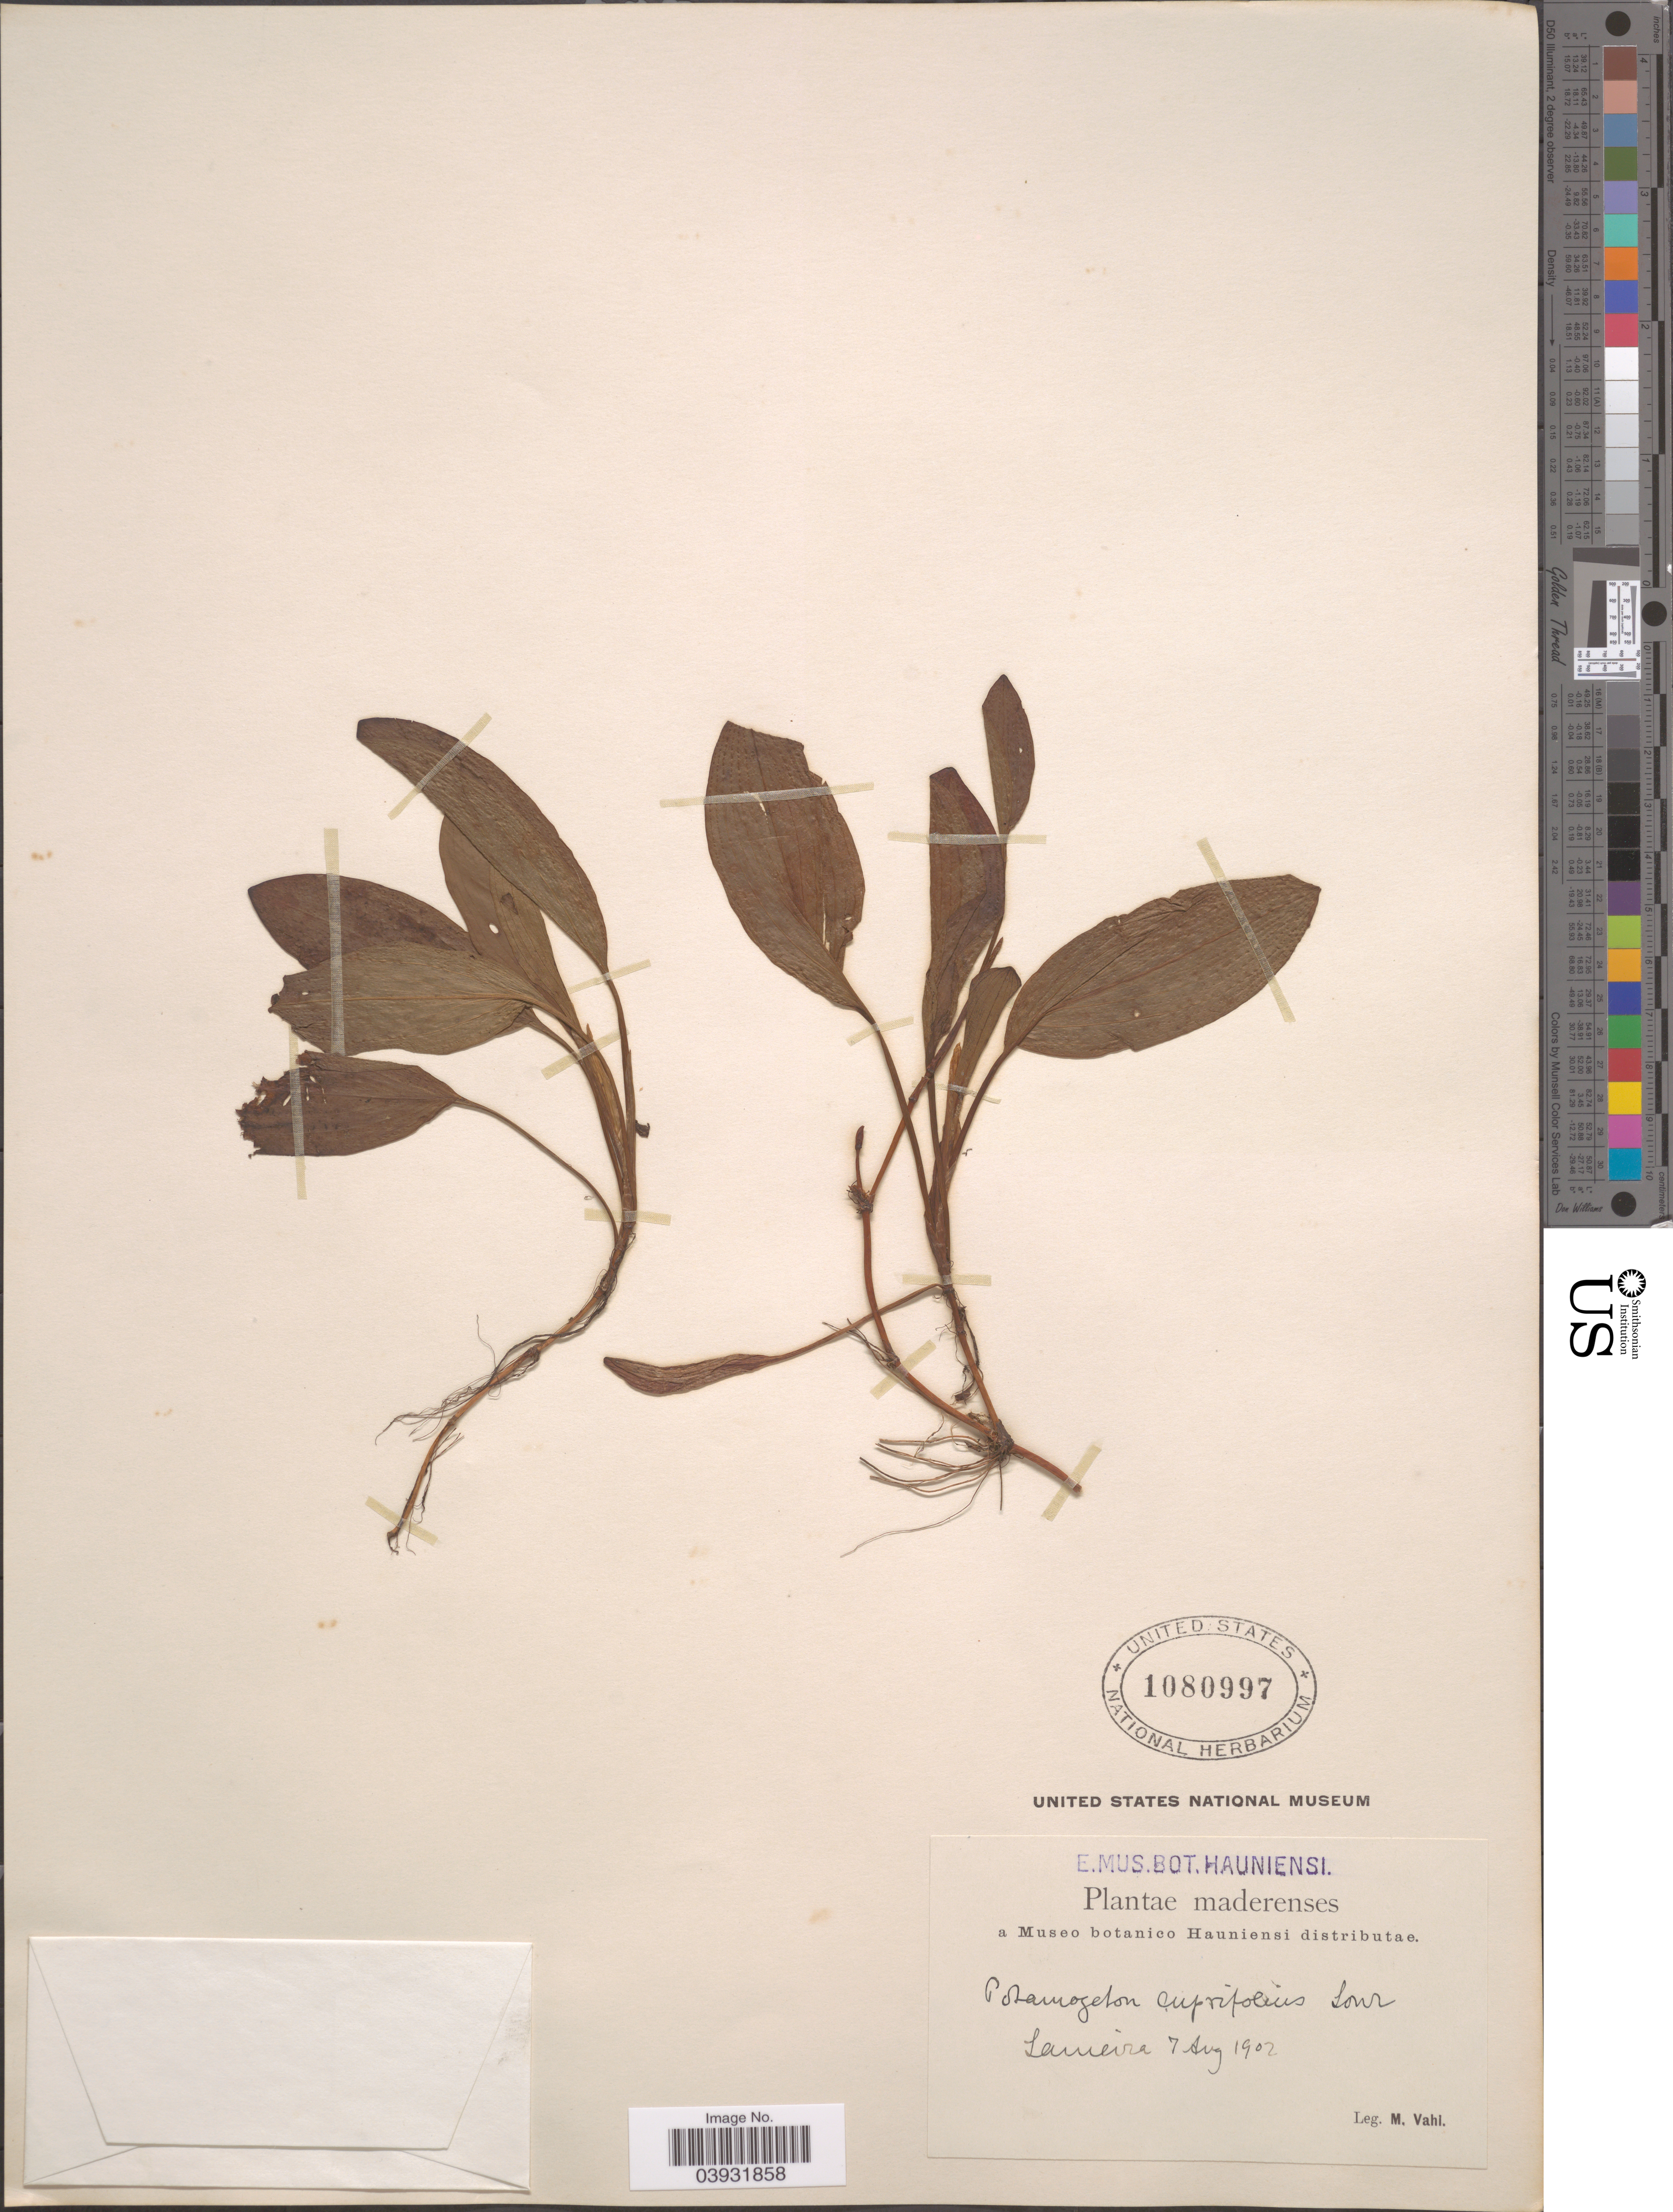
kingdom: Plantae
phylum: Tracheophyta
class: Liliopsida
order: Alismatales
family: Potamogetonaceae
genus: Potamogeton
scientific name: Potamogeton cuprifolius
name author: Lour.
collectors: M. Vahl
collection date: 1902-08-07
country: Portugal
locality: Maderenses. Lameira.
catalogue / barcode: US 1080997